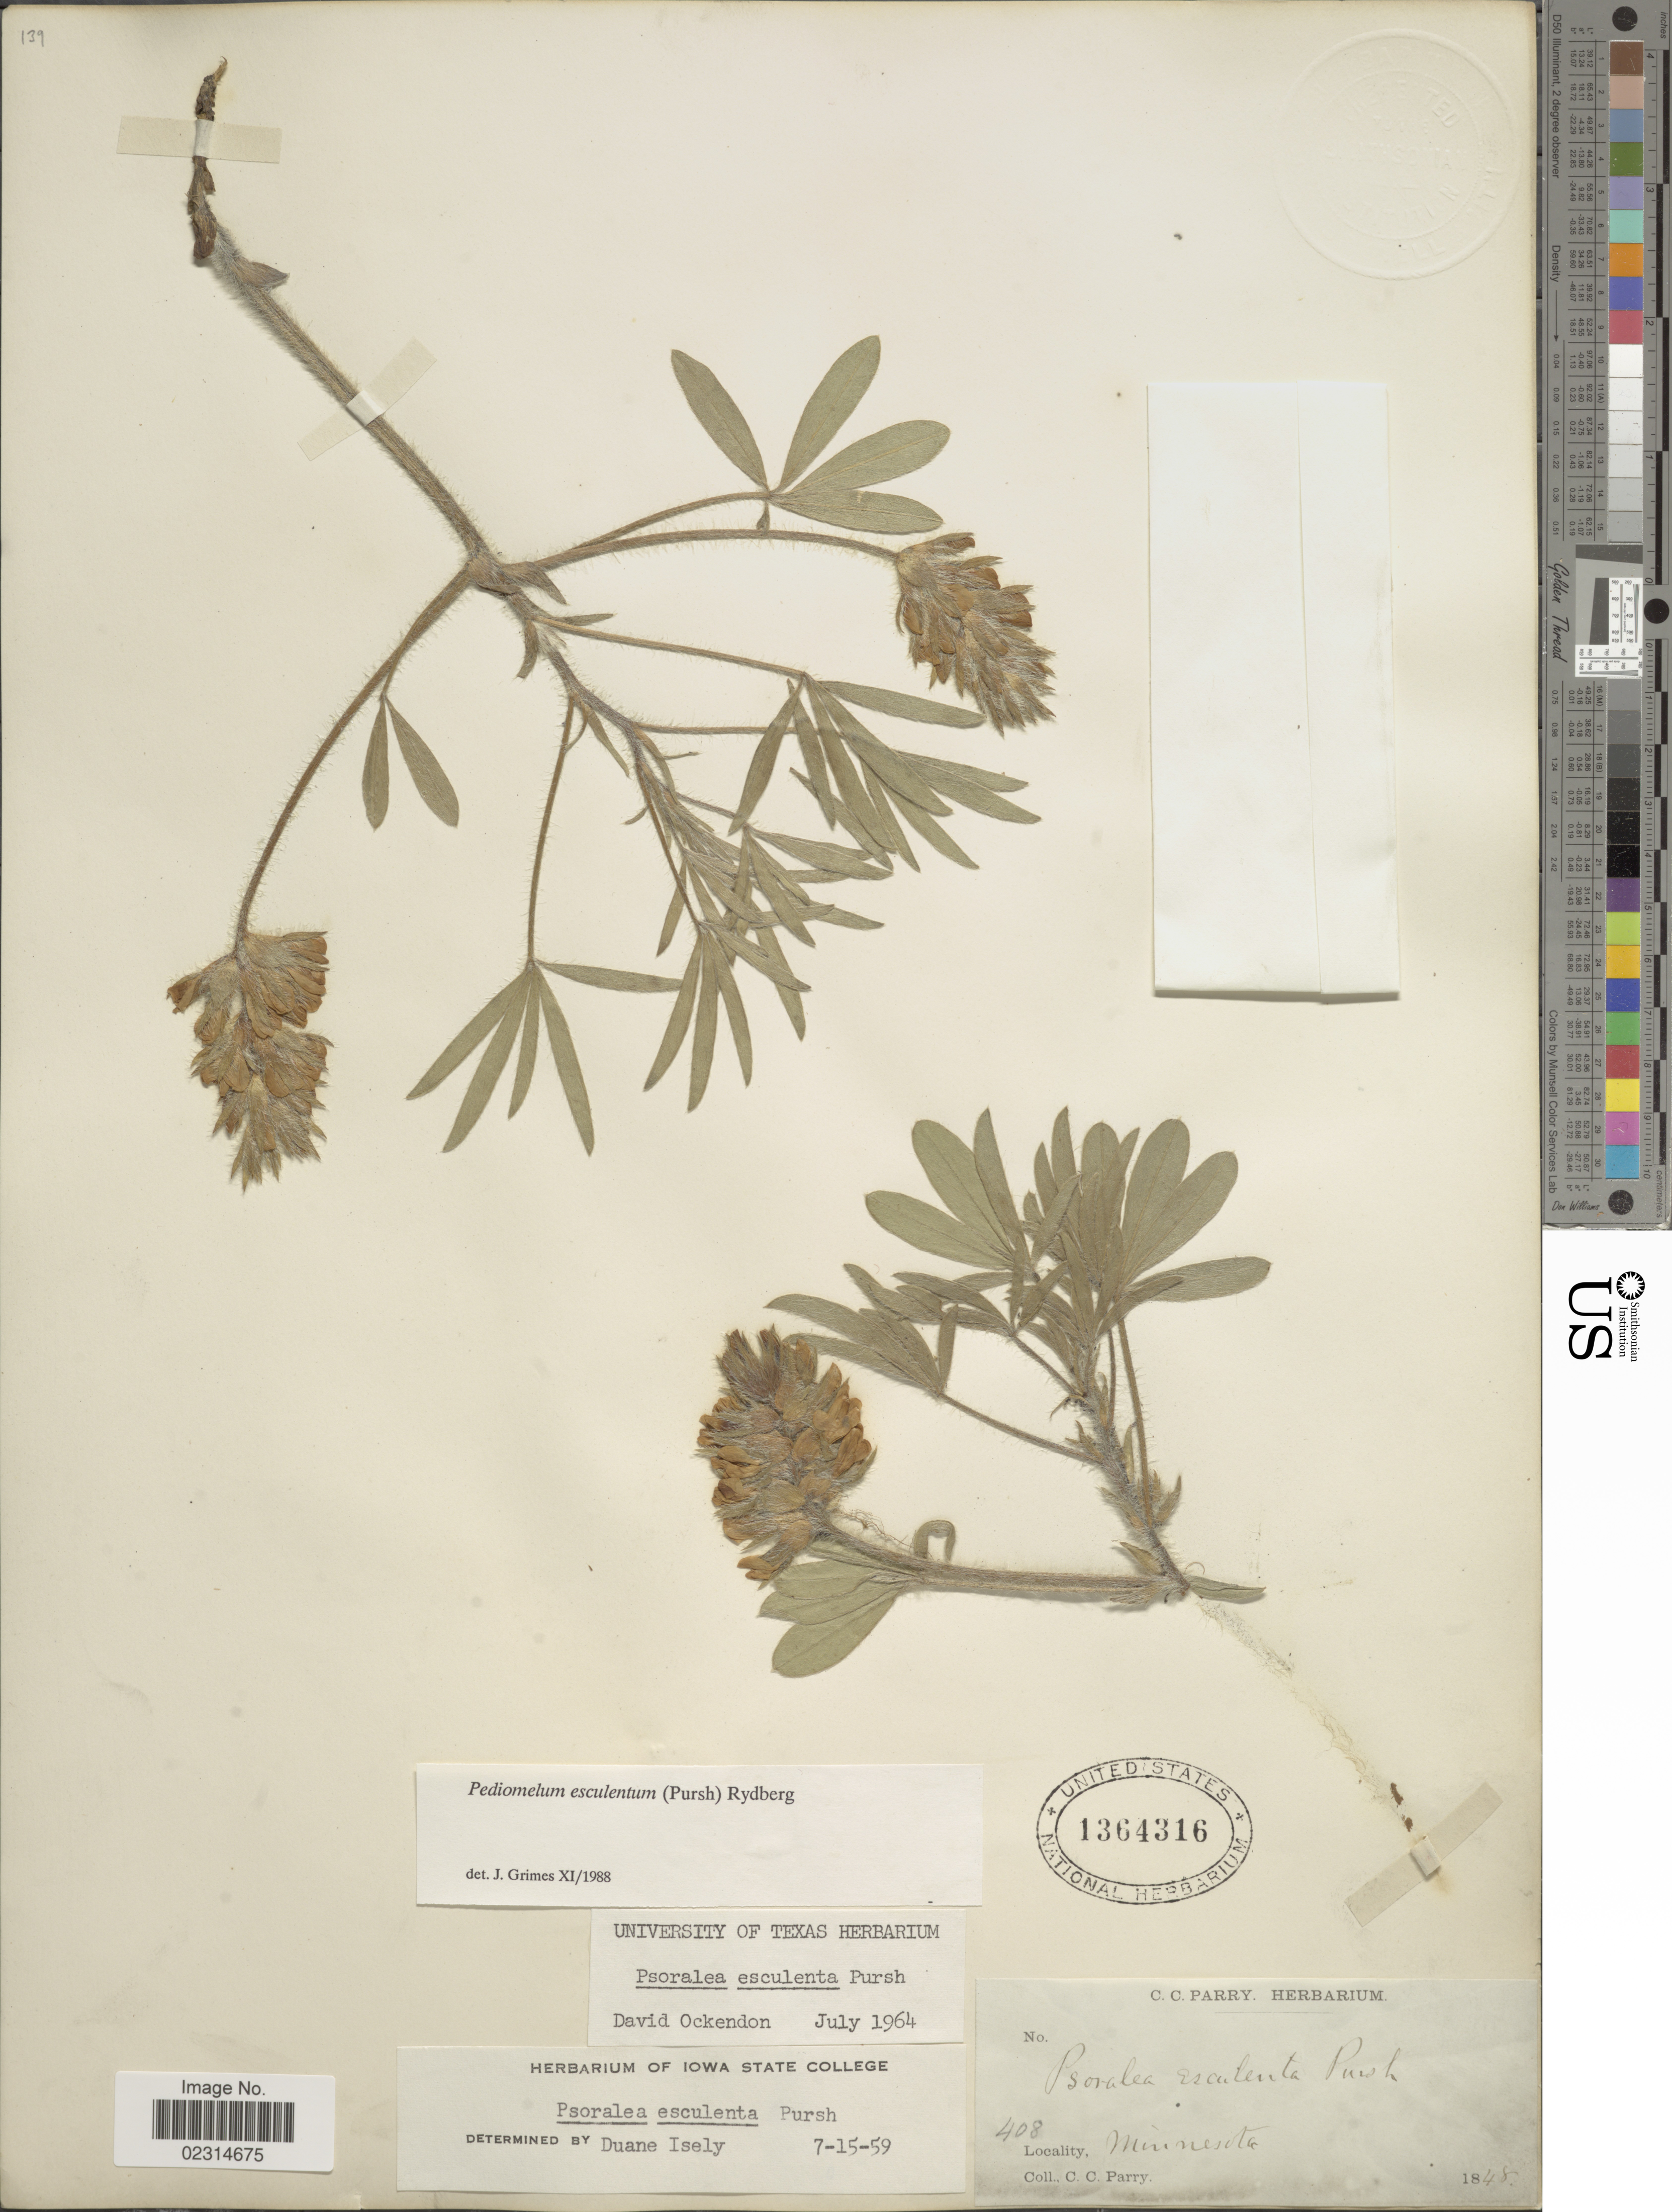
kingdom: Plantae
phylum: Tracheophyta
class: Magnoliopsida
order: Fabales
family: Fabaceae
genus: Pediomelum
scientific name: Pediomelum esculentum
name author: (Pursh) Rydb.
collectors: C. C. Parry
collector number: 408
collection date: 1948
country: United States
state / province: Minnesota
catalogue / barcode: US 1364316